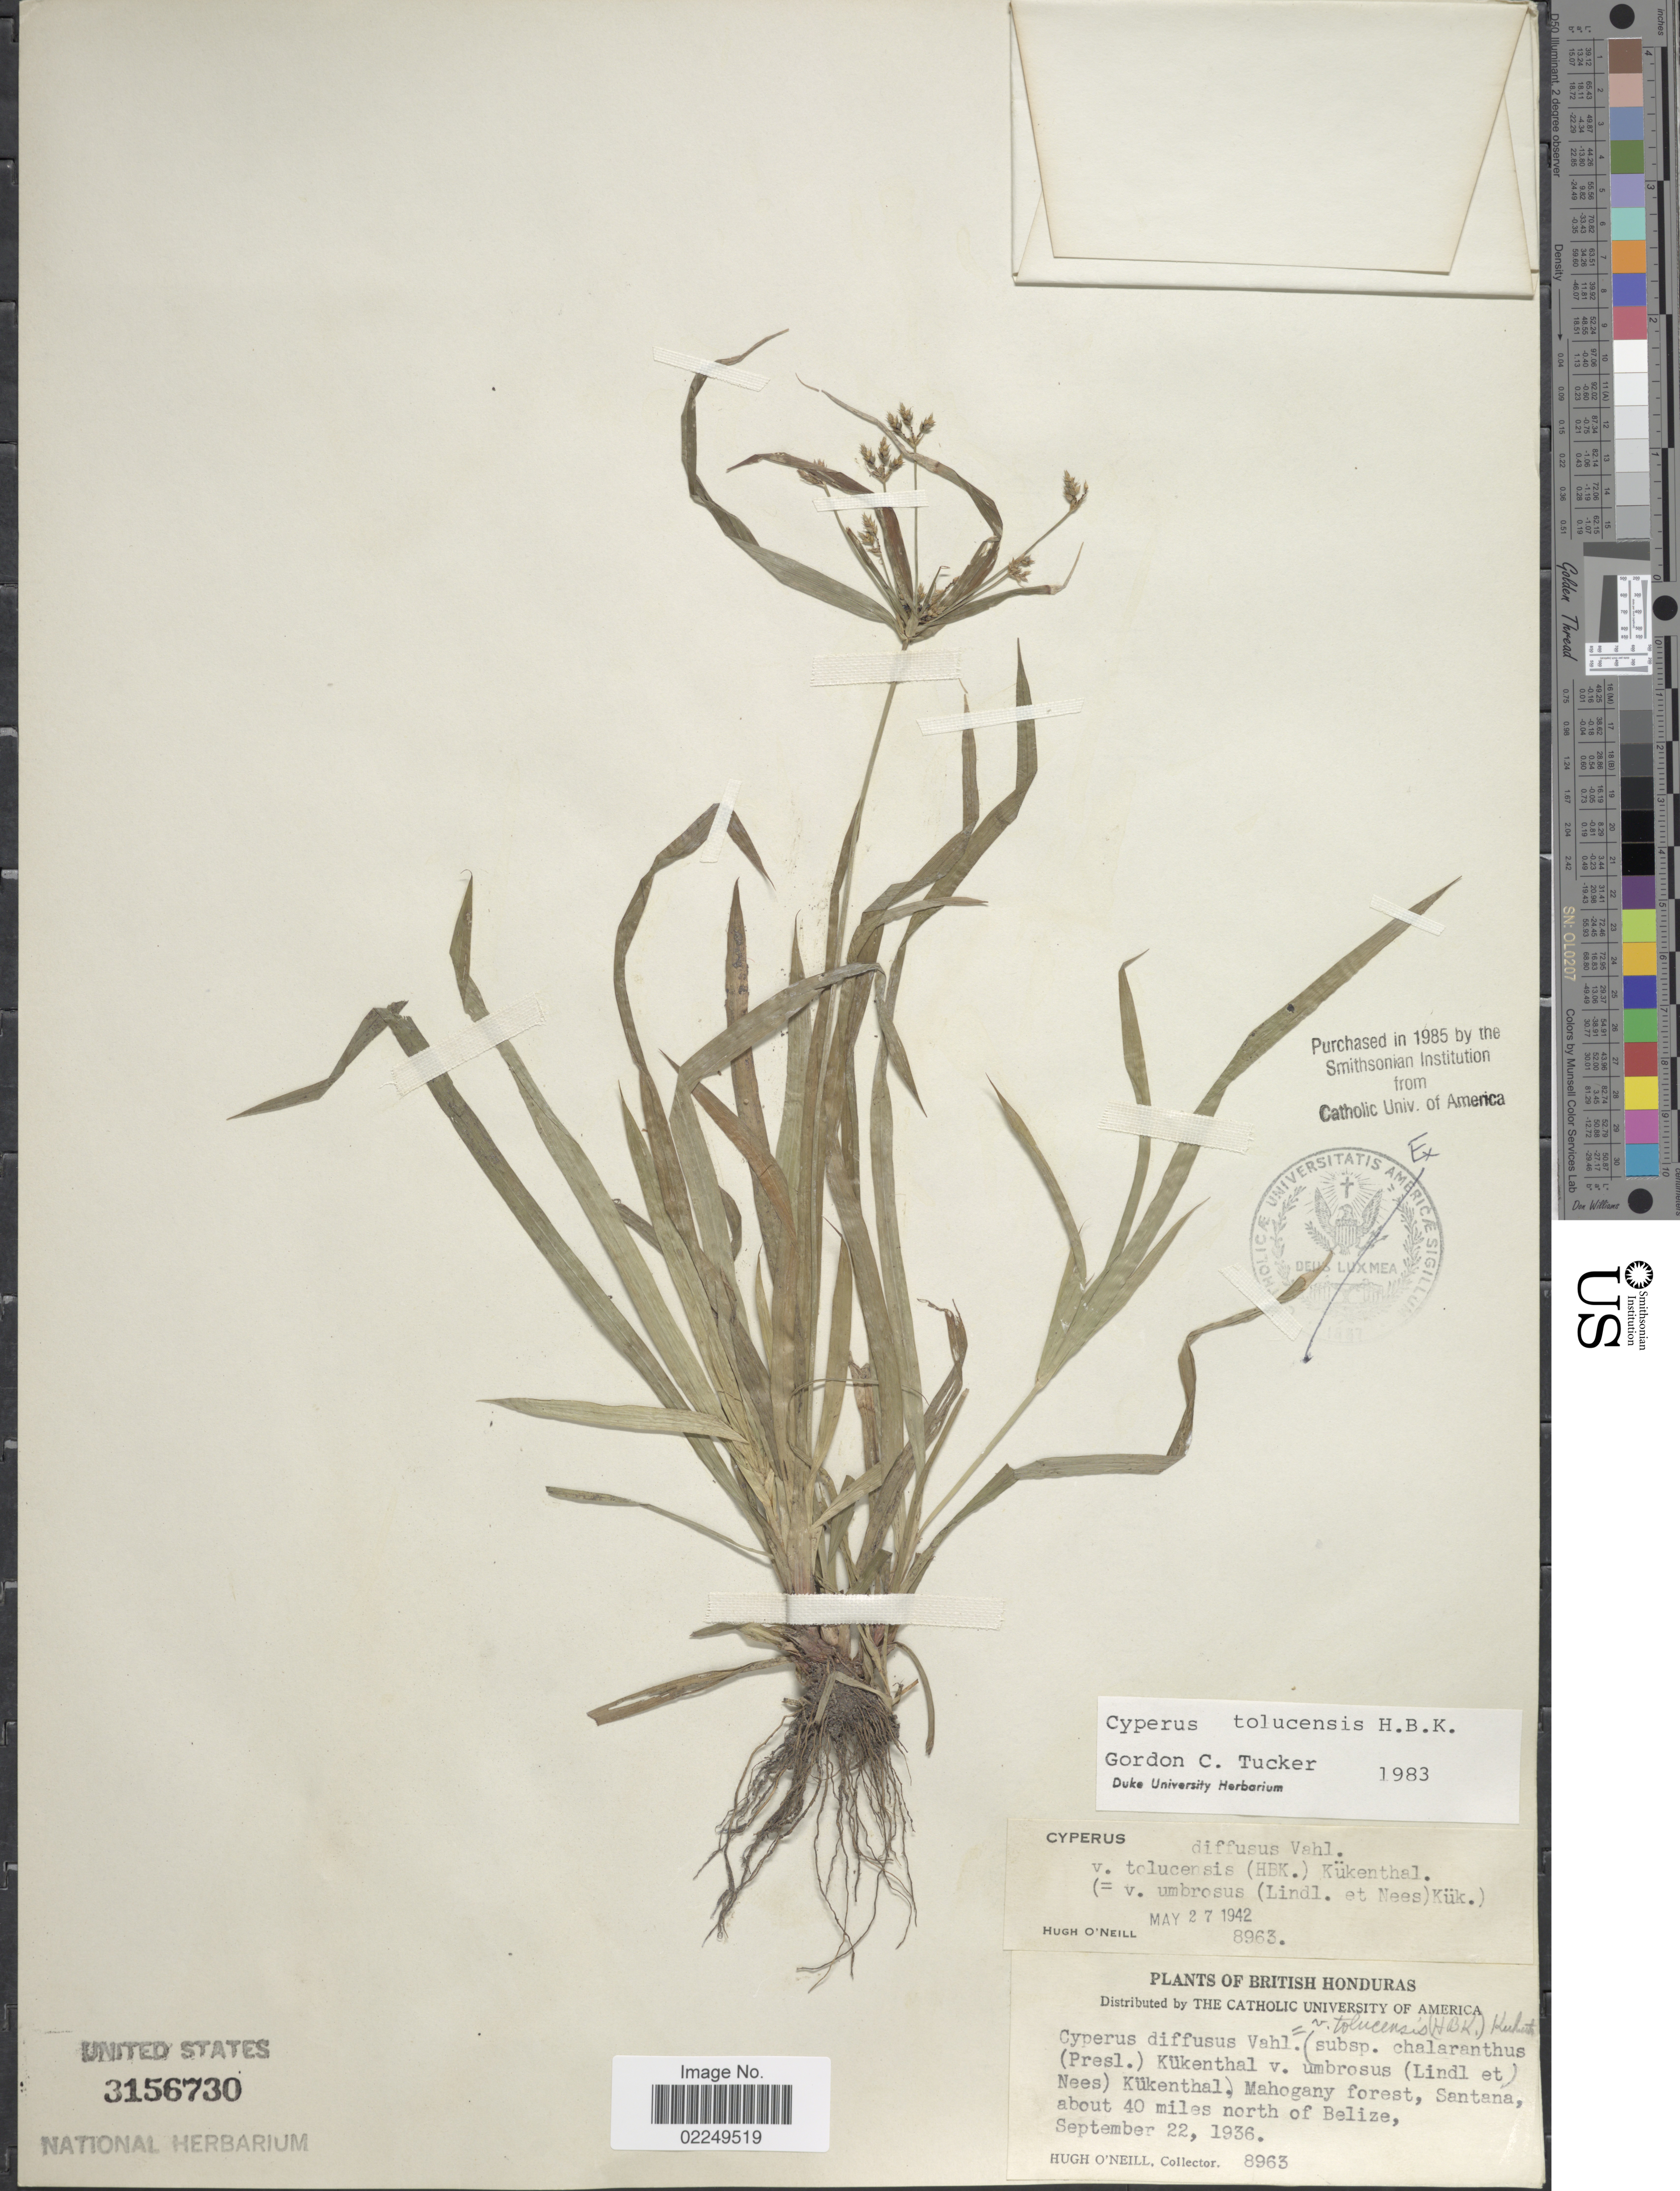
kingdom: Plantae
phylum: Tracheophyta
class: Liliopsida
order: Poales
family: Cyperaceae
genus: Cyperus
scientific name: Cyperus laxus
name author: Lam.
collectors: H. O'Neill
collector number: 8963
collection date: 1936-09-22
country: Belize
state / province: Belize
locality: British Honduras, Mahogany forest, Santana, about 40 miles north of Belize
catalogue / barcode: US 3156730